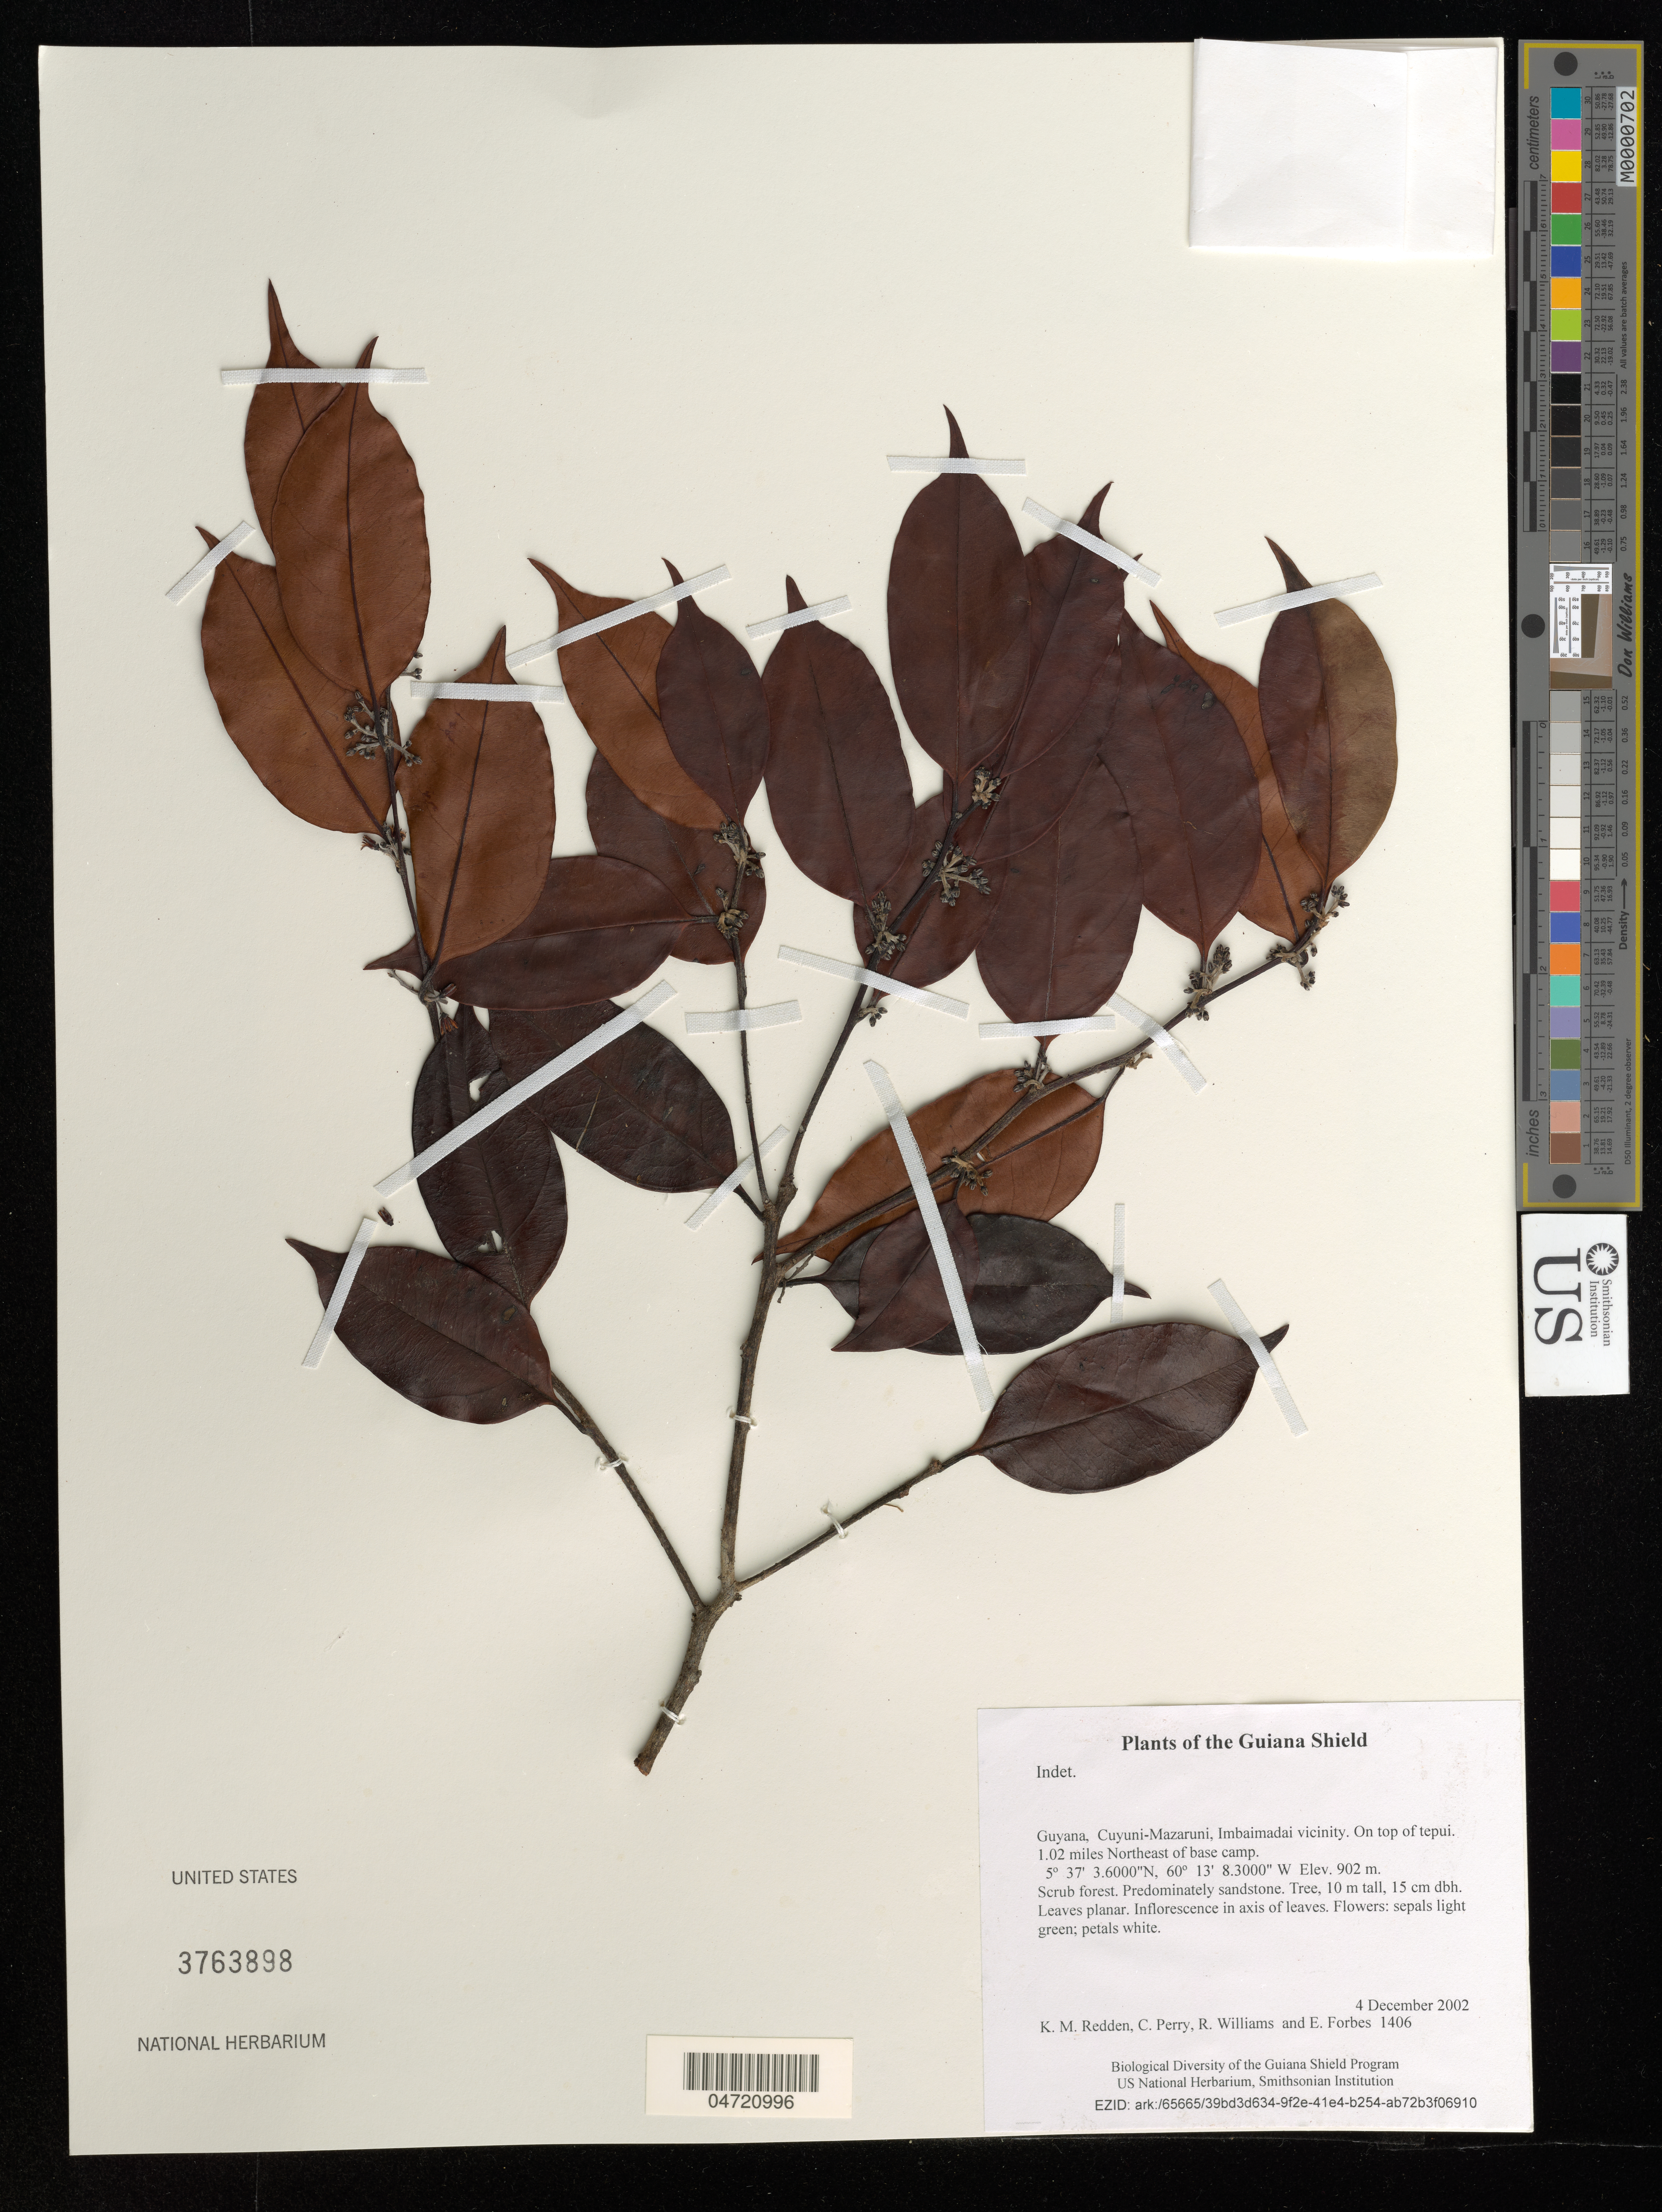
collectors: K. M. Redden, C. Perry, R. Williams & E. Forbes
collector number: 1406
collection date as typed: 4 December 2002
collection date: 2002-12-04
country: Guyana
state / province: Cuyuni-Mazaruni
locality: Imbaimadai vicinity. On top of tepui. 1.02 miles Northeast of base camp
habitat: Scrub forest. Predominately sandstone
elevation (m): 902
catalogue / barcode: US 3763898